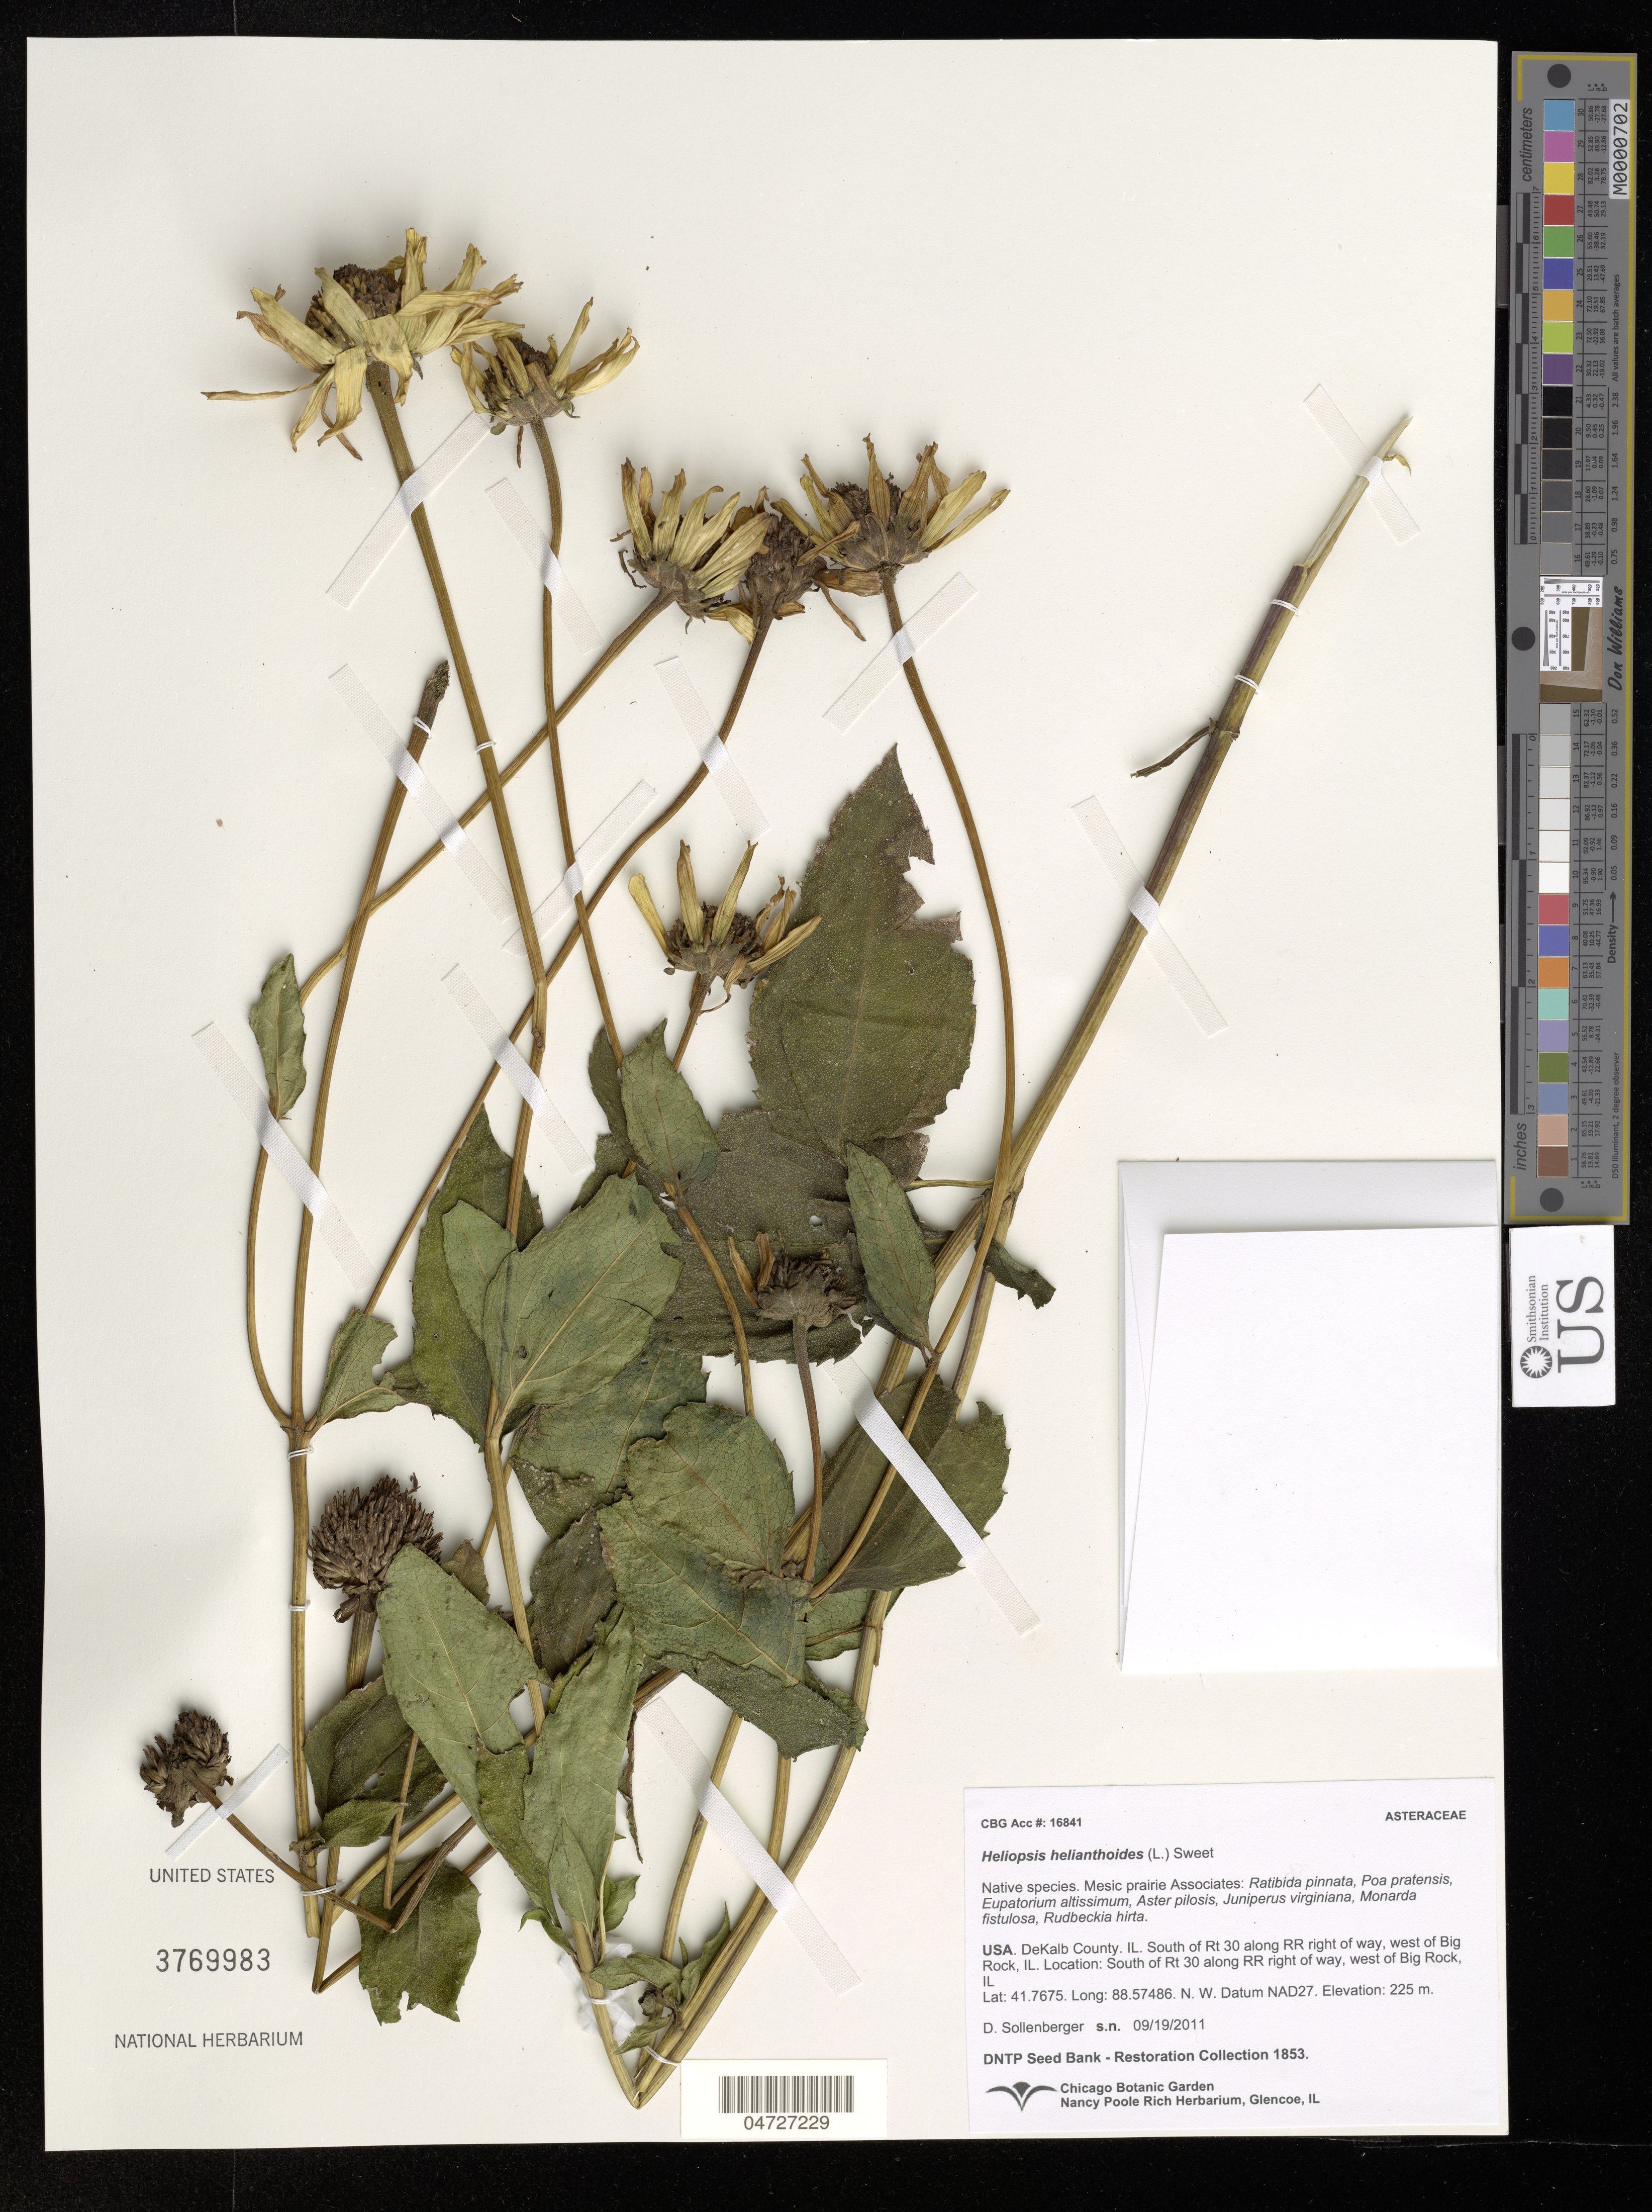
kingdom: Plantae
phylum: Tracheophyta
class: Magnoliopsida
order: Asterales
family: Asteraceae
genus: Heliopsis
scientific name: Heliopsis helianthoides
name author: (L.) Sweet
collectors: D. Sollenberger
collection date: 2011-09-19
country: United States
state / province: Illinois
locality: DeKalb County. South of Rt 30 along RR right of way, west of Big Rock.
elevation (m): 225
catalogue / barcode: US 3769983